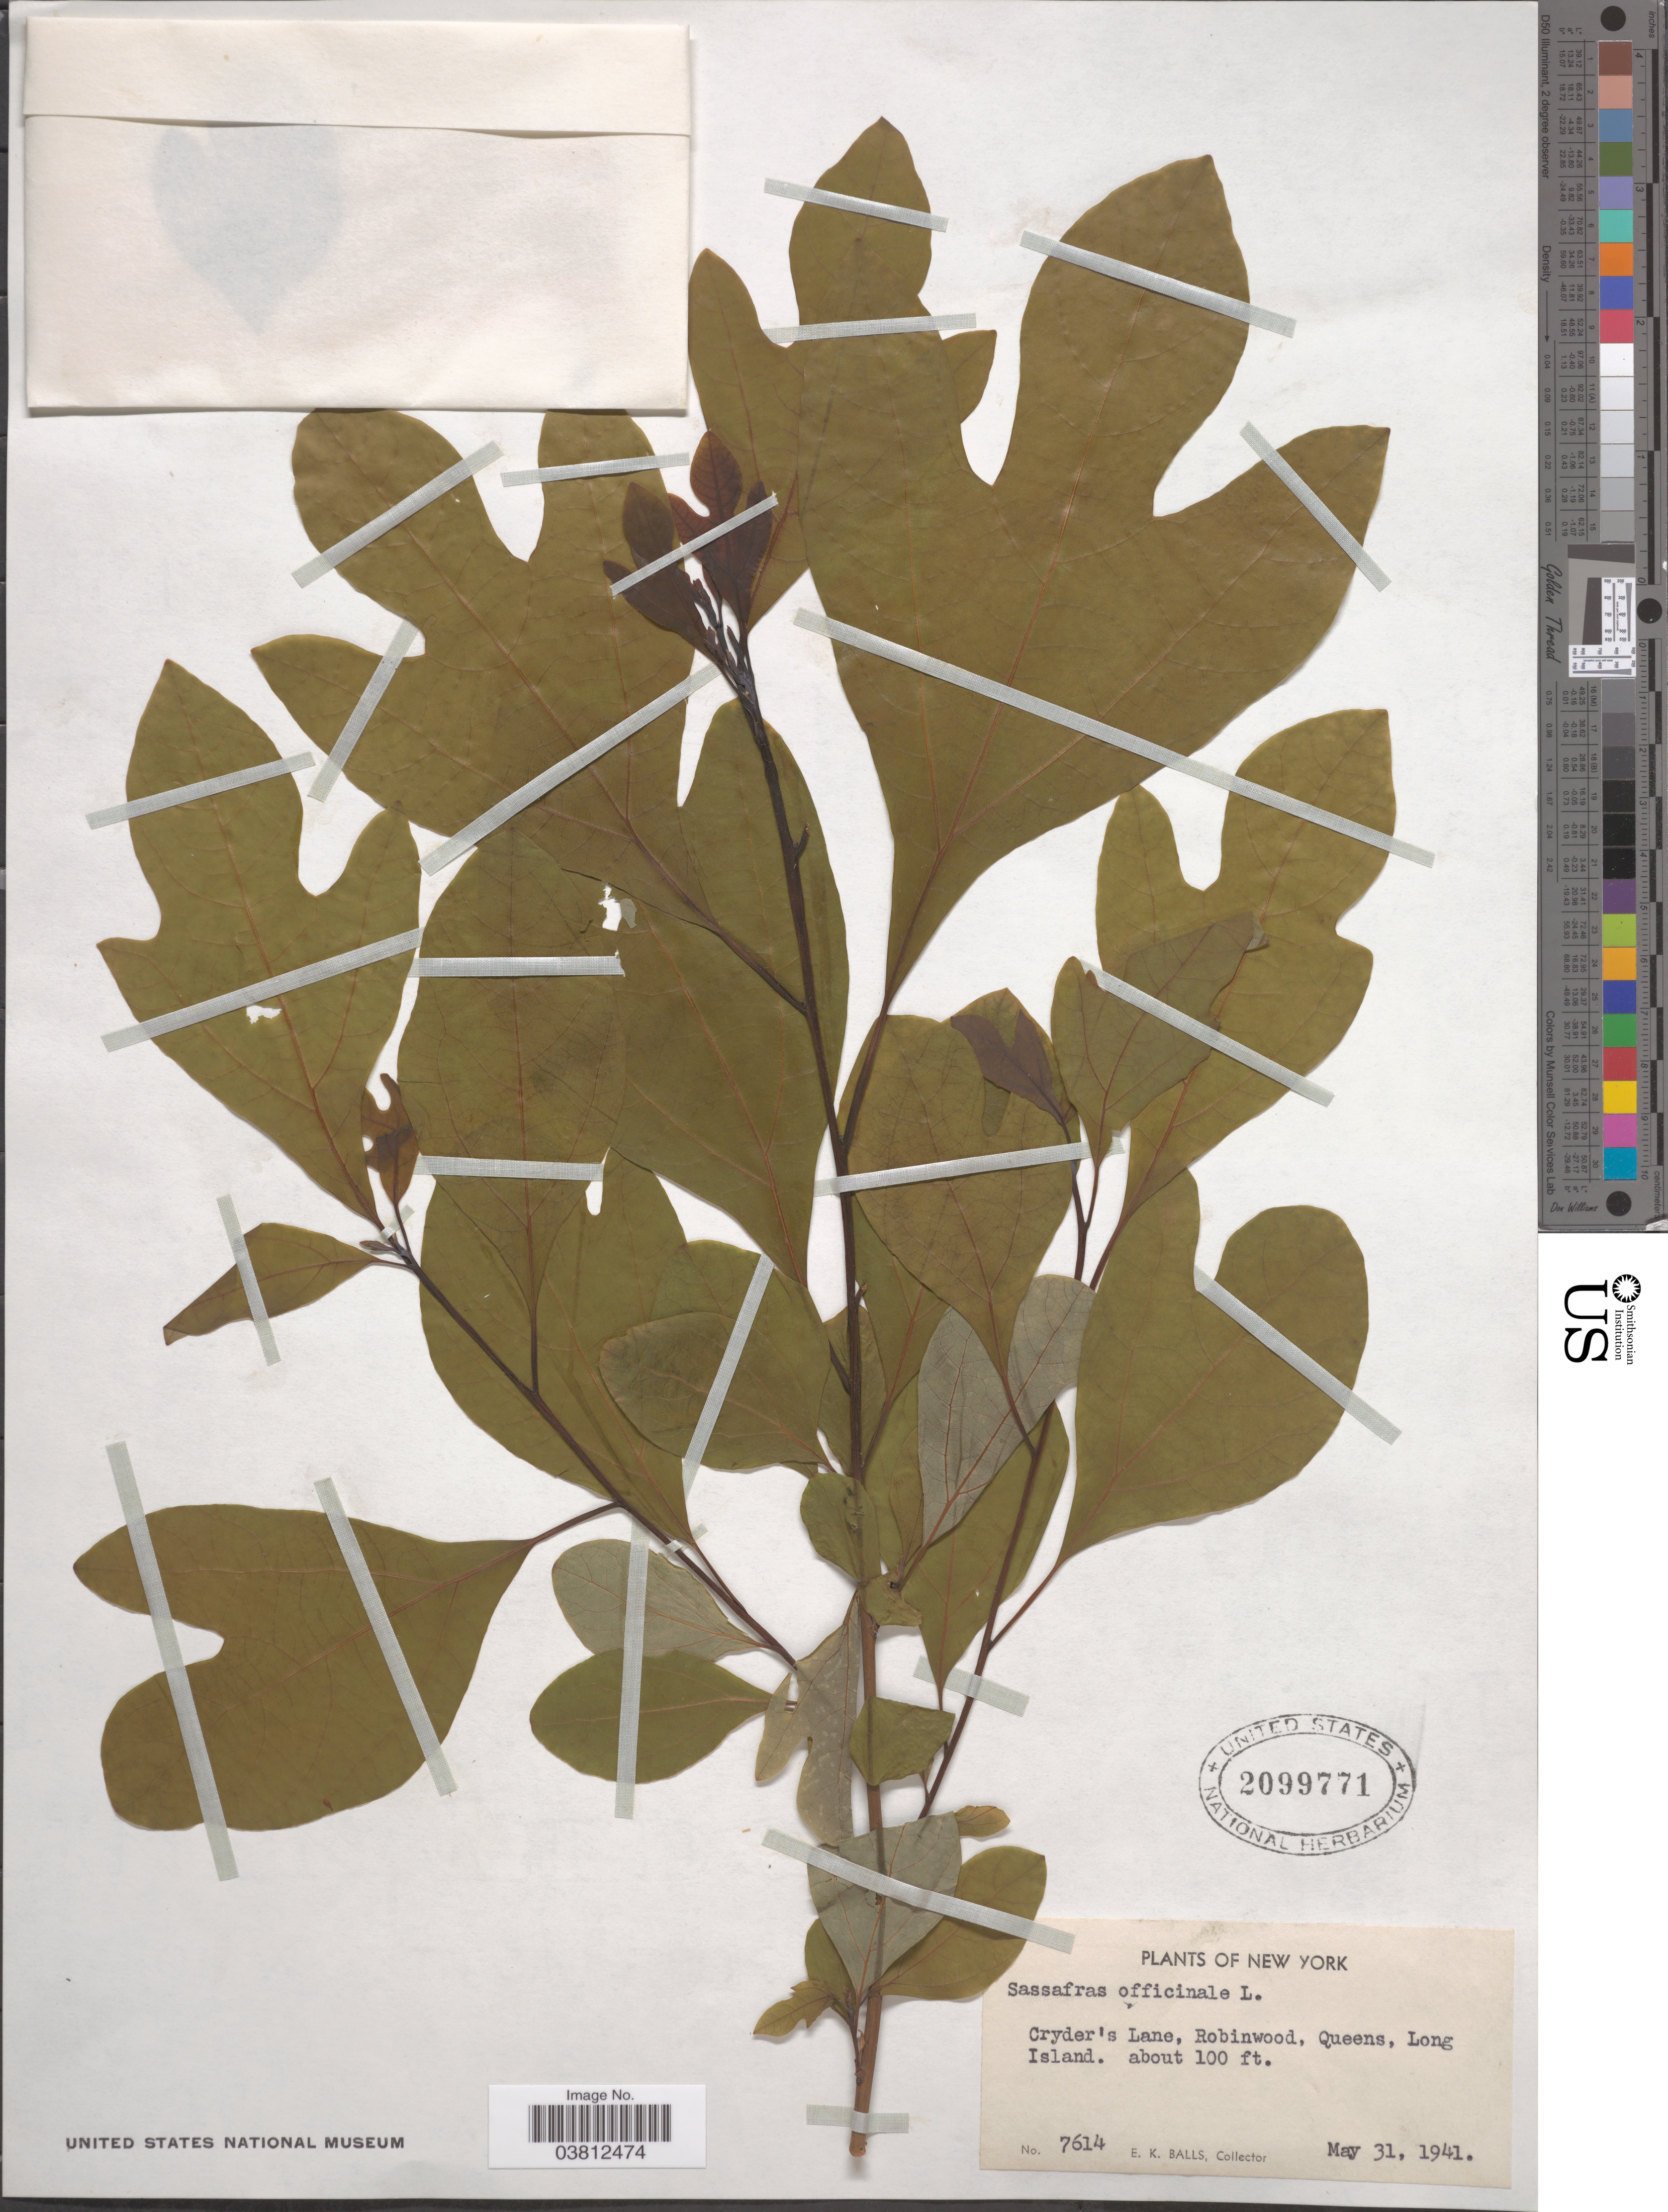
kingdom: Plantae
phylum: Tracheophyta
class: Magnoliopsida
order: Laurales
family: Lauraceae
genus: Sassafras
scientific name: Sassafras albidum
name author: (Nutt.) Nees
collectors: E. K. Balls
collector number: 7614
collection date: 1941-05-31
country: United States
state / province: New York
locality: Cryder's Lane, Robinwood, Queens, Long Island.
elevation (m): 30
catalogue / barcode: US 2099771